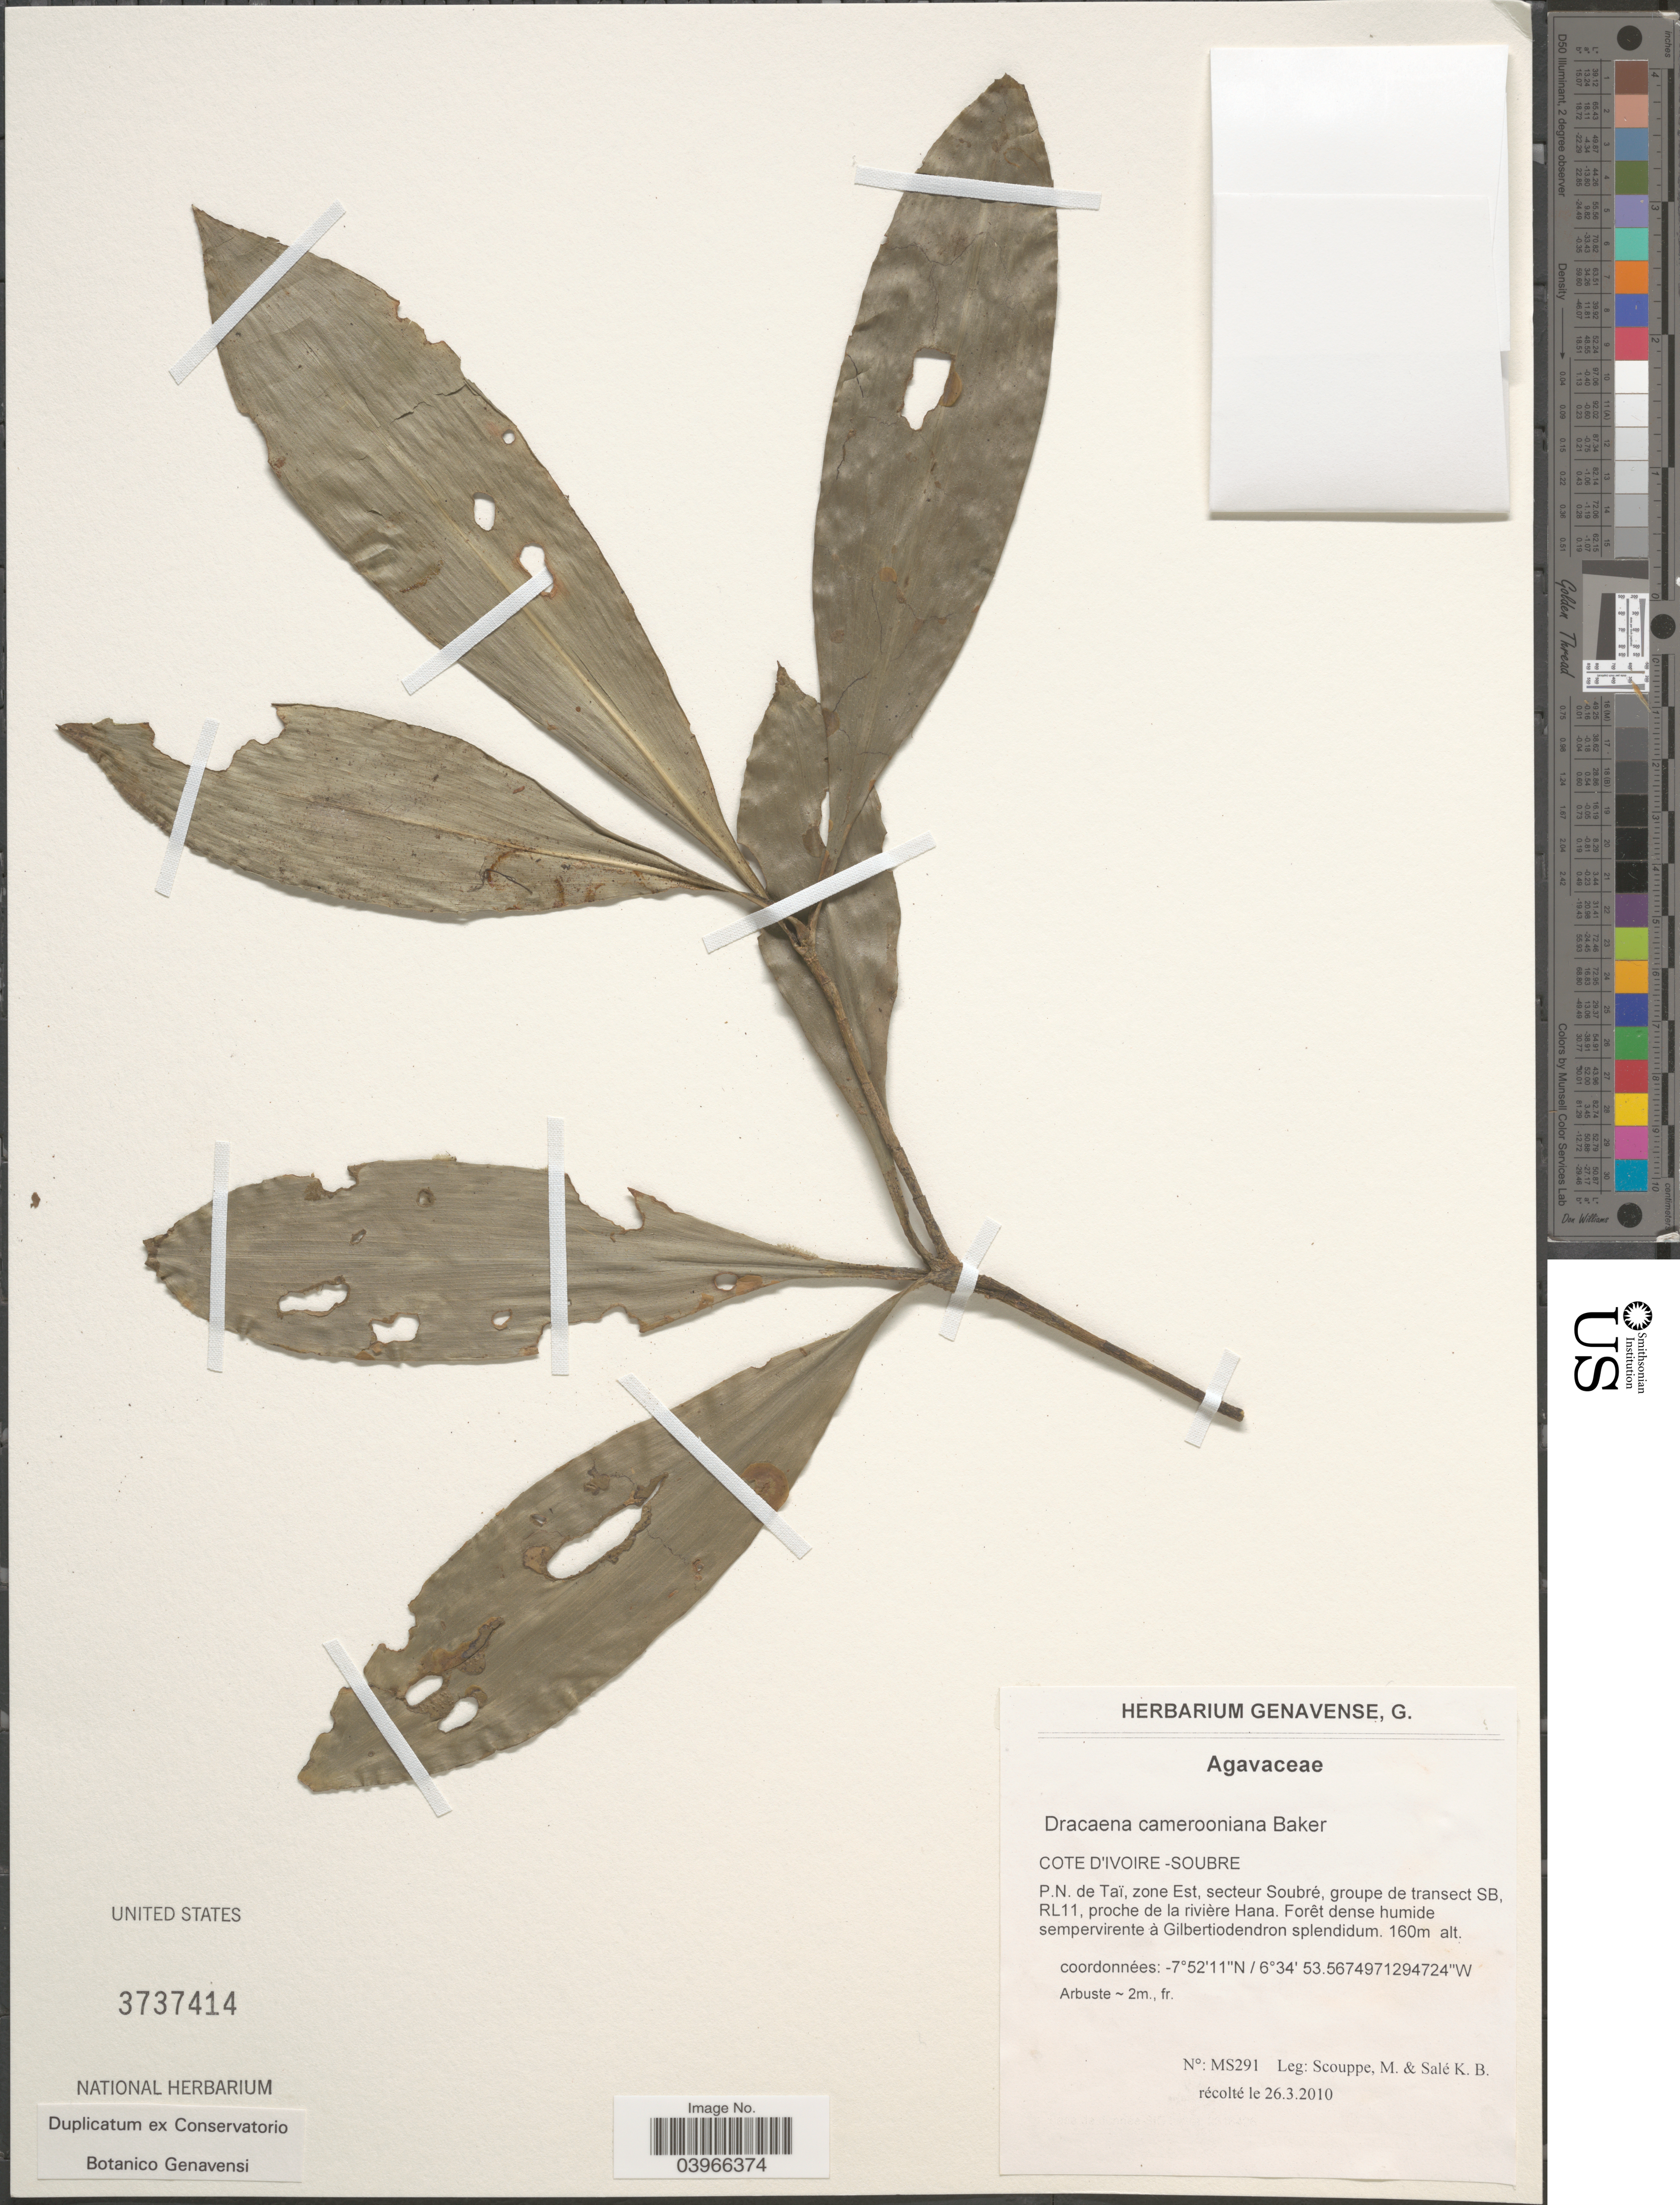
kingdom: Plantae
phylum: Tracheophyta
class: Liliopsida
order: Asparagales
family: Asparagaceae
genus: Dracaena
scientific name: Dracaena camerooniana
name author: Baker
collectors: M. Scouppe & K. Sale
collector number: MS291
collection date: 2010-03-26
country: Ivory Coast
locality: Cote D'Ivoire -Soubre. P.N. de Taï, zone Est, secteur Soubré, groupe de transect SB, RL11, proche de la rivière Hana.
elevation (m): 160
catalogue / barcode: US 3737414